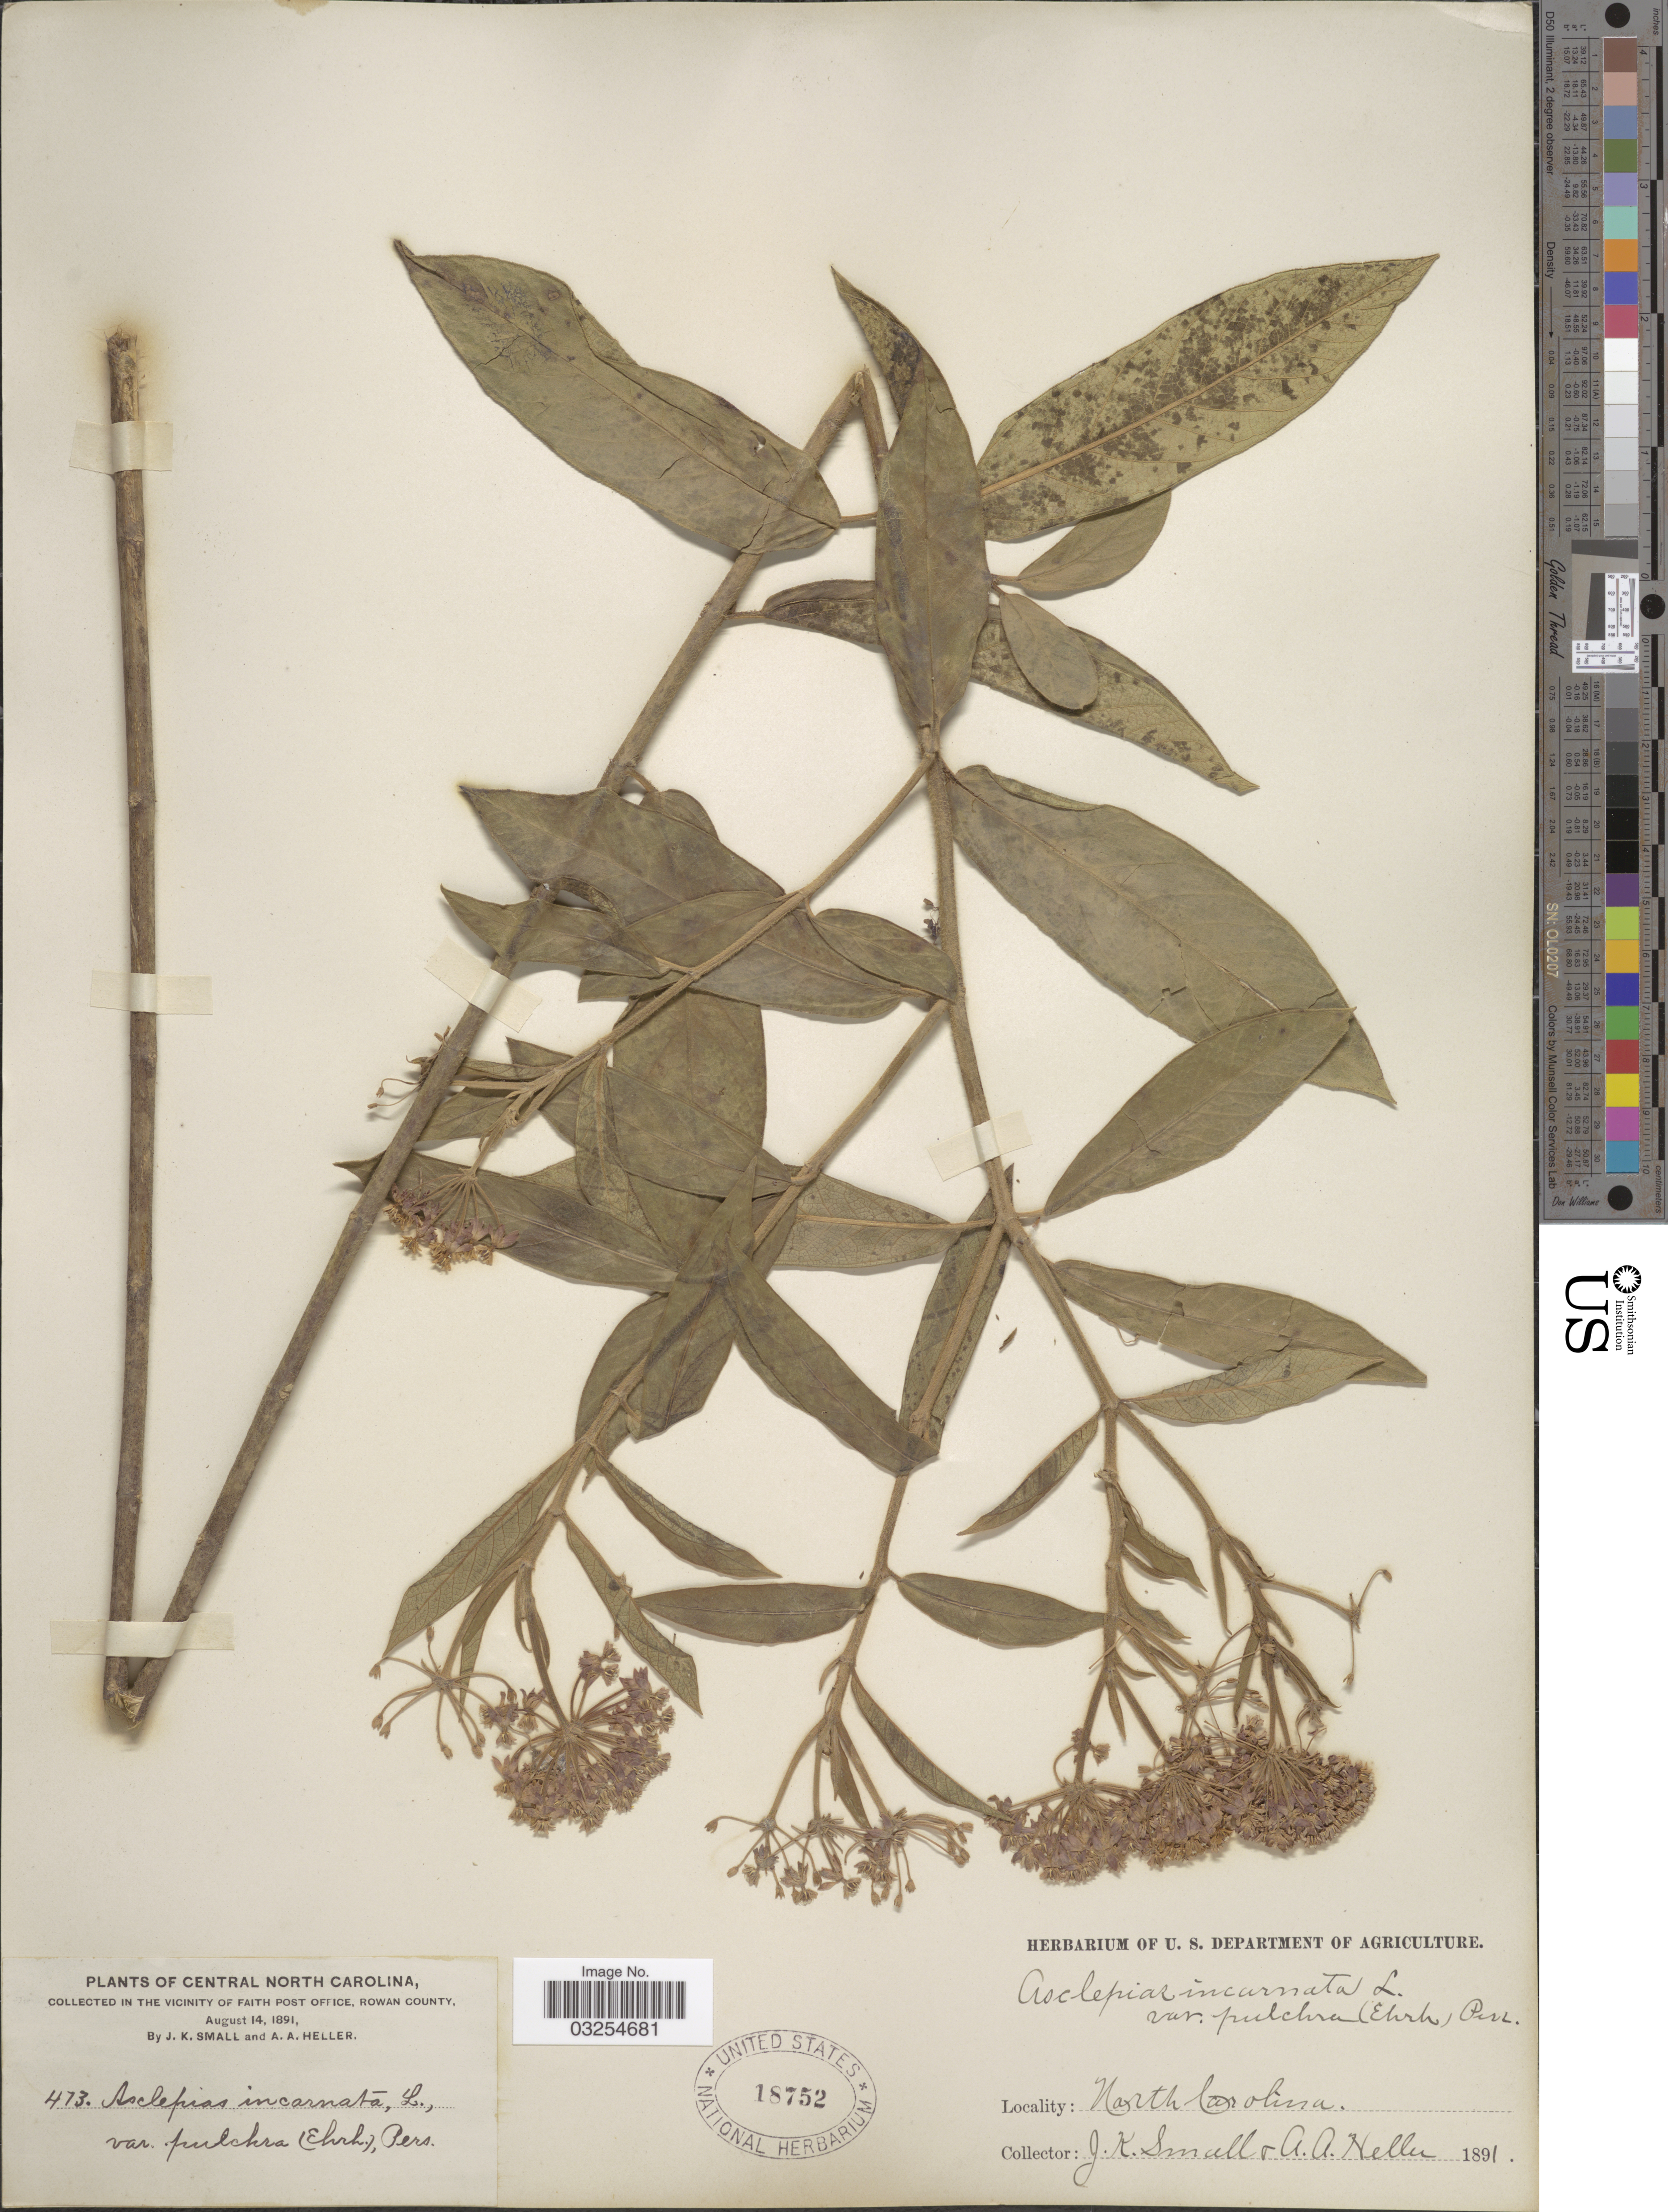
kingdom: Plantae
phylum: Tracheophyta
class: Magnoliopsida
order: Gentianales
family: Apocynaceae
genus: Asclepias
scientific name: Asclepias incarnata subsp. pulchra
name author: (Ehrh. ex Willd.) Woodson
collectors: J. K. Small & A. A. Heller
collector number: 473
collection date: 1891-08-14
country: United States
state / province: North Carolina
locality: Central North Carolina, Collected in the vicinity of Faith Post Office, Rowan County.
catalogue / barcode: US 18752